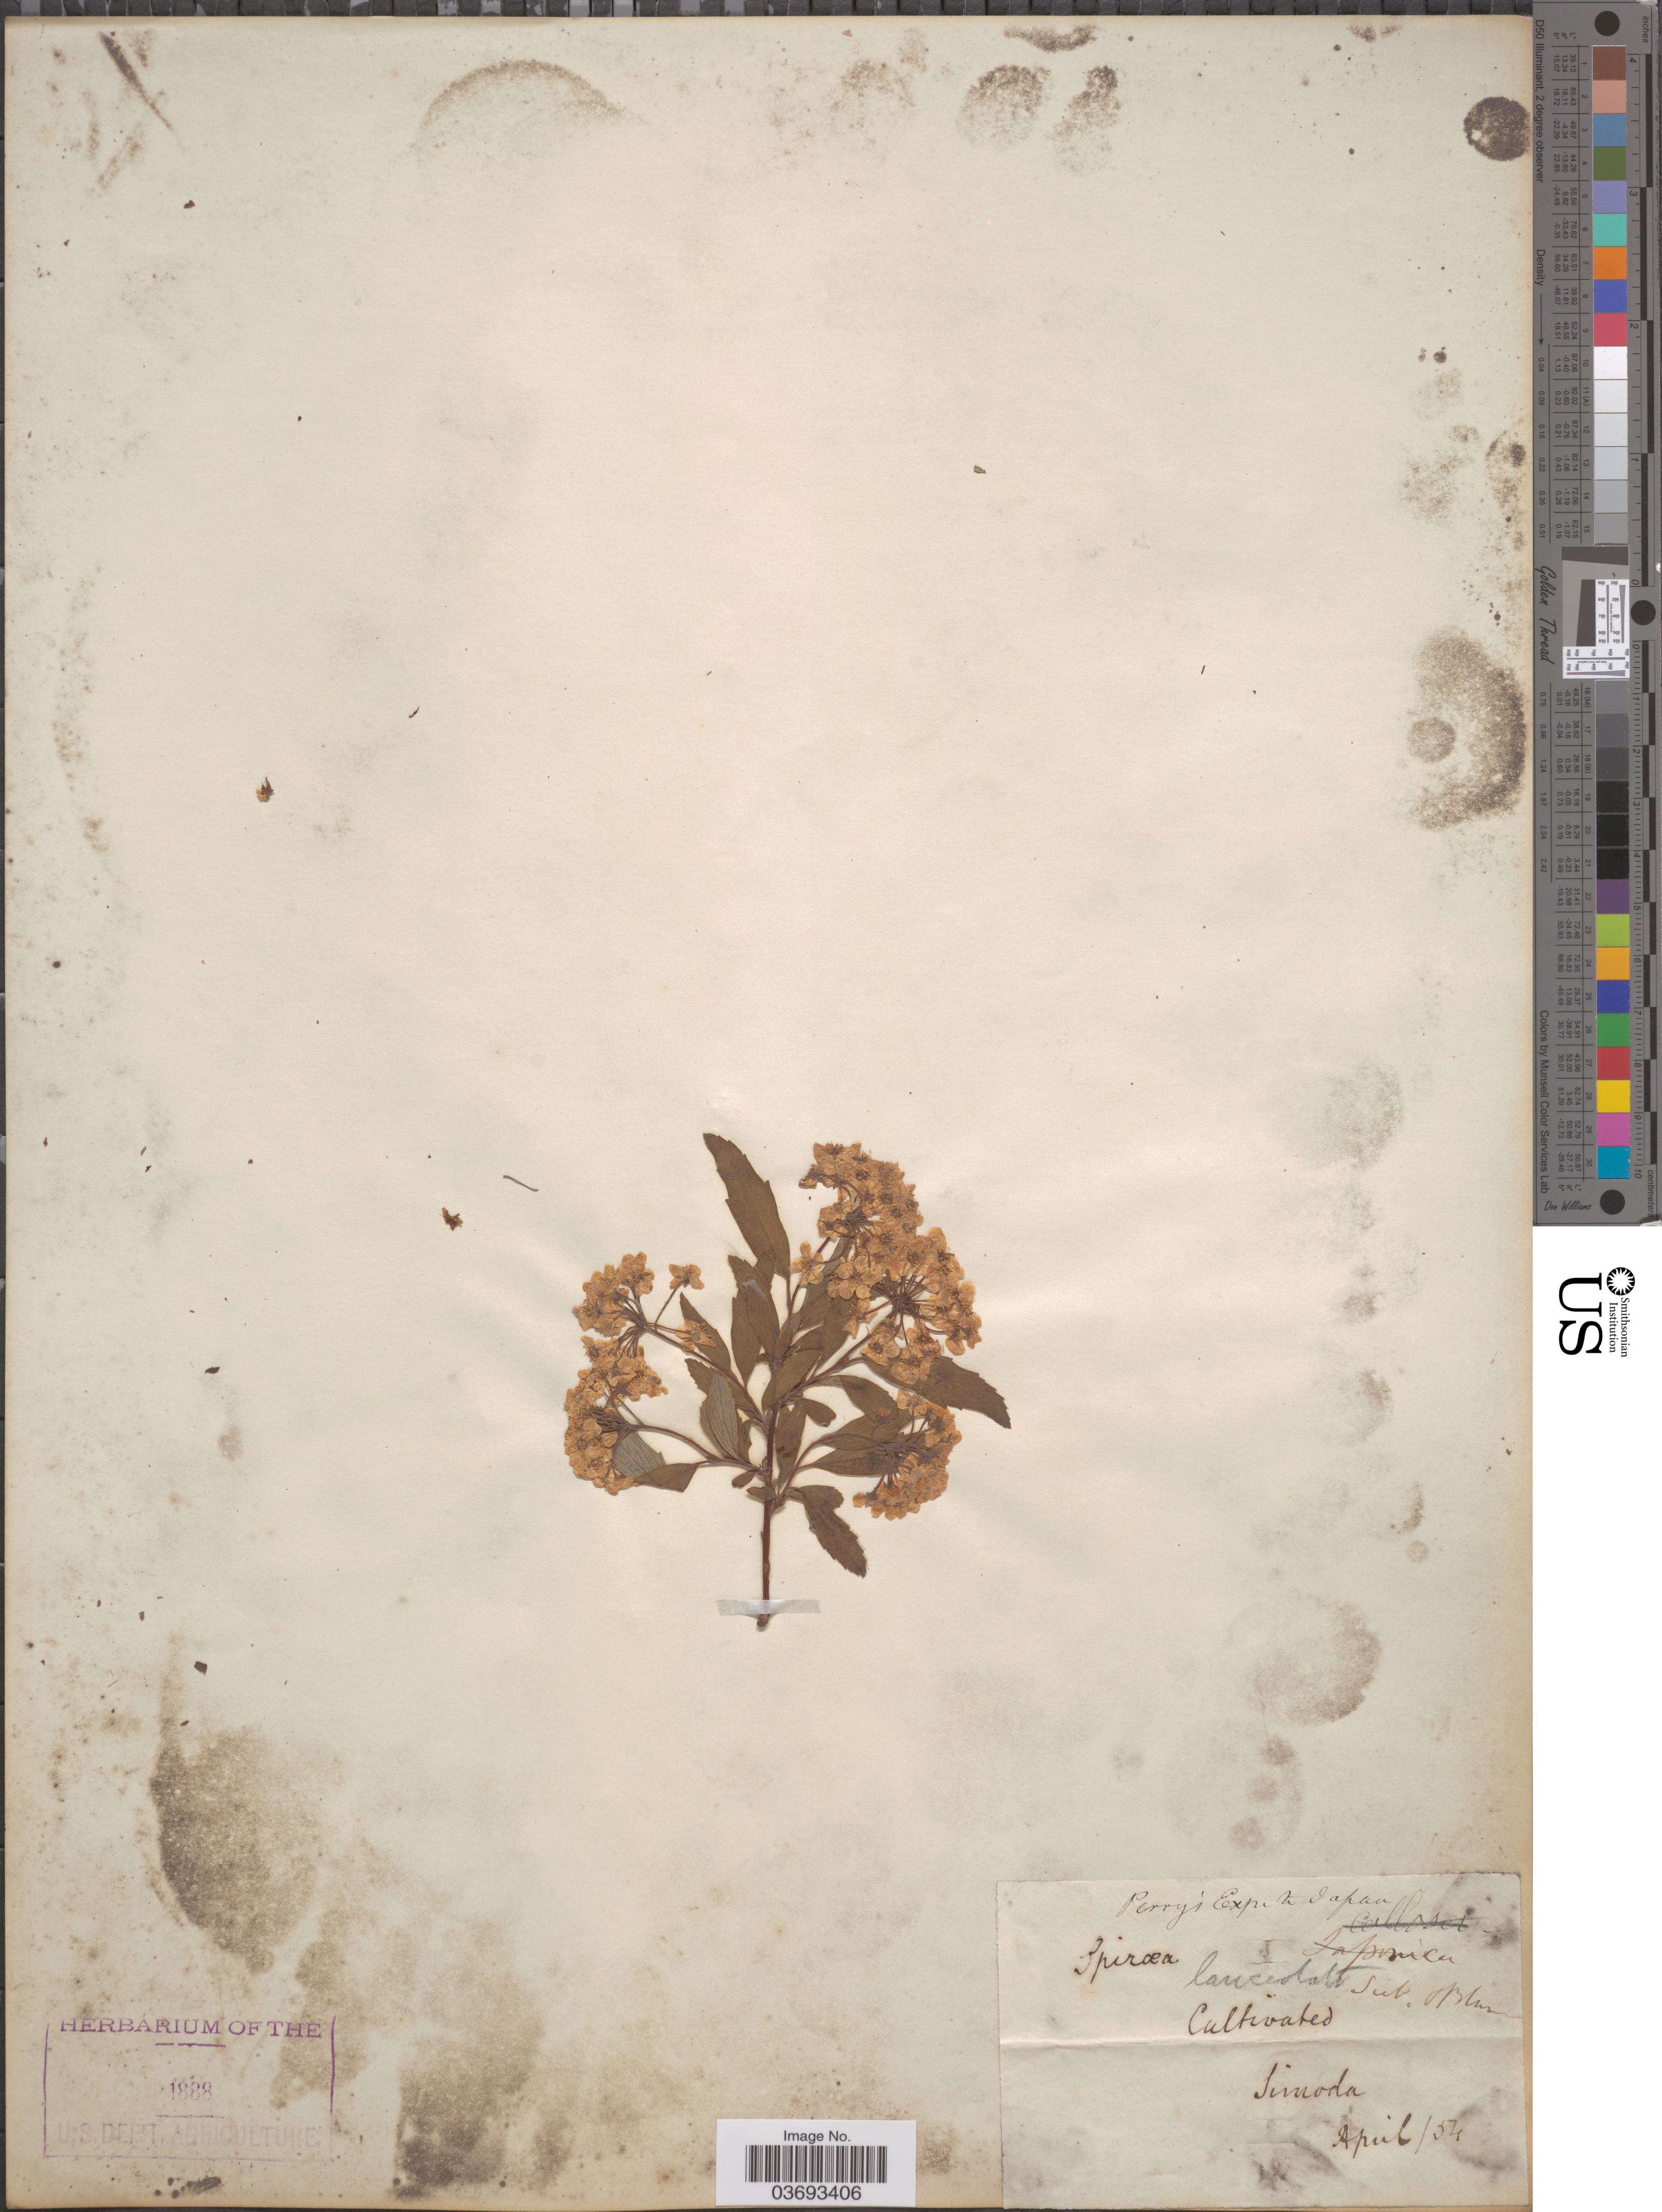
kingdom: Plantae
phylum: Tracheophyta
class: Magnoliopsida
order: Rosales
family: Rosaceae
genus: Spiraea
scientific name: Spiraea cantoniensis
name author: Lour.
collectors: -- Perry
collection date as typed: Transcribed d/m/y: /4/54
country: Japan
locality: Simoda.